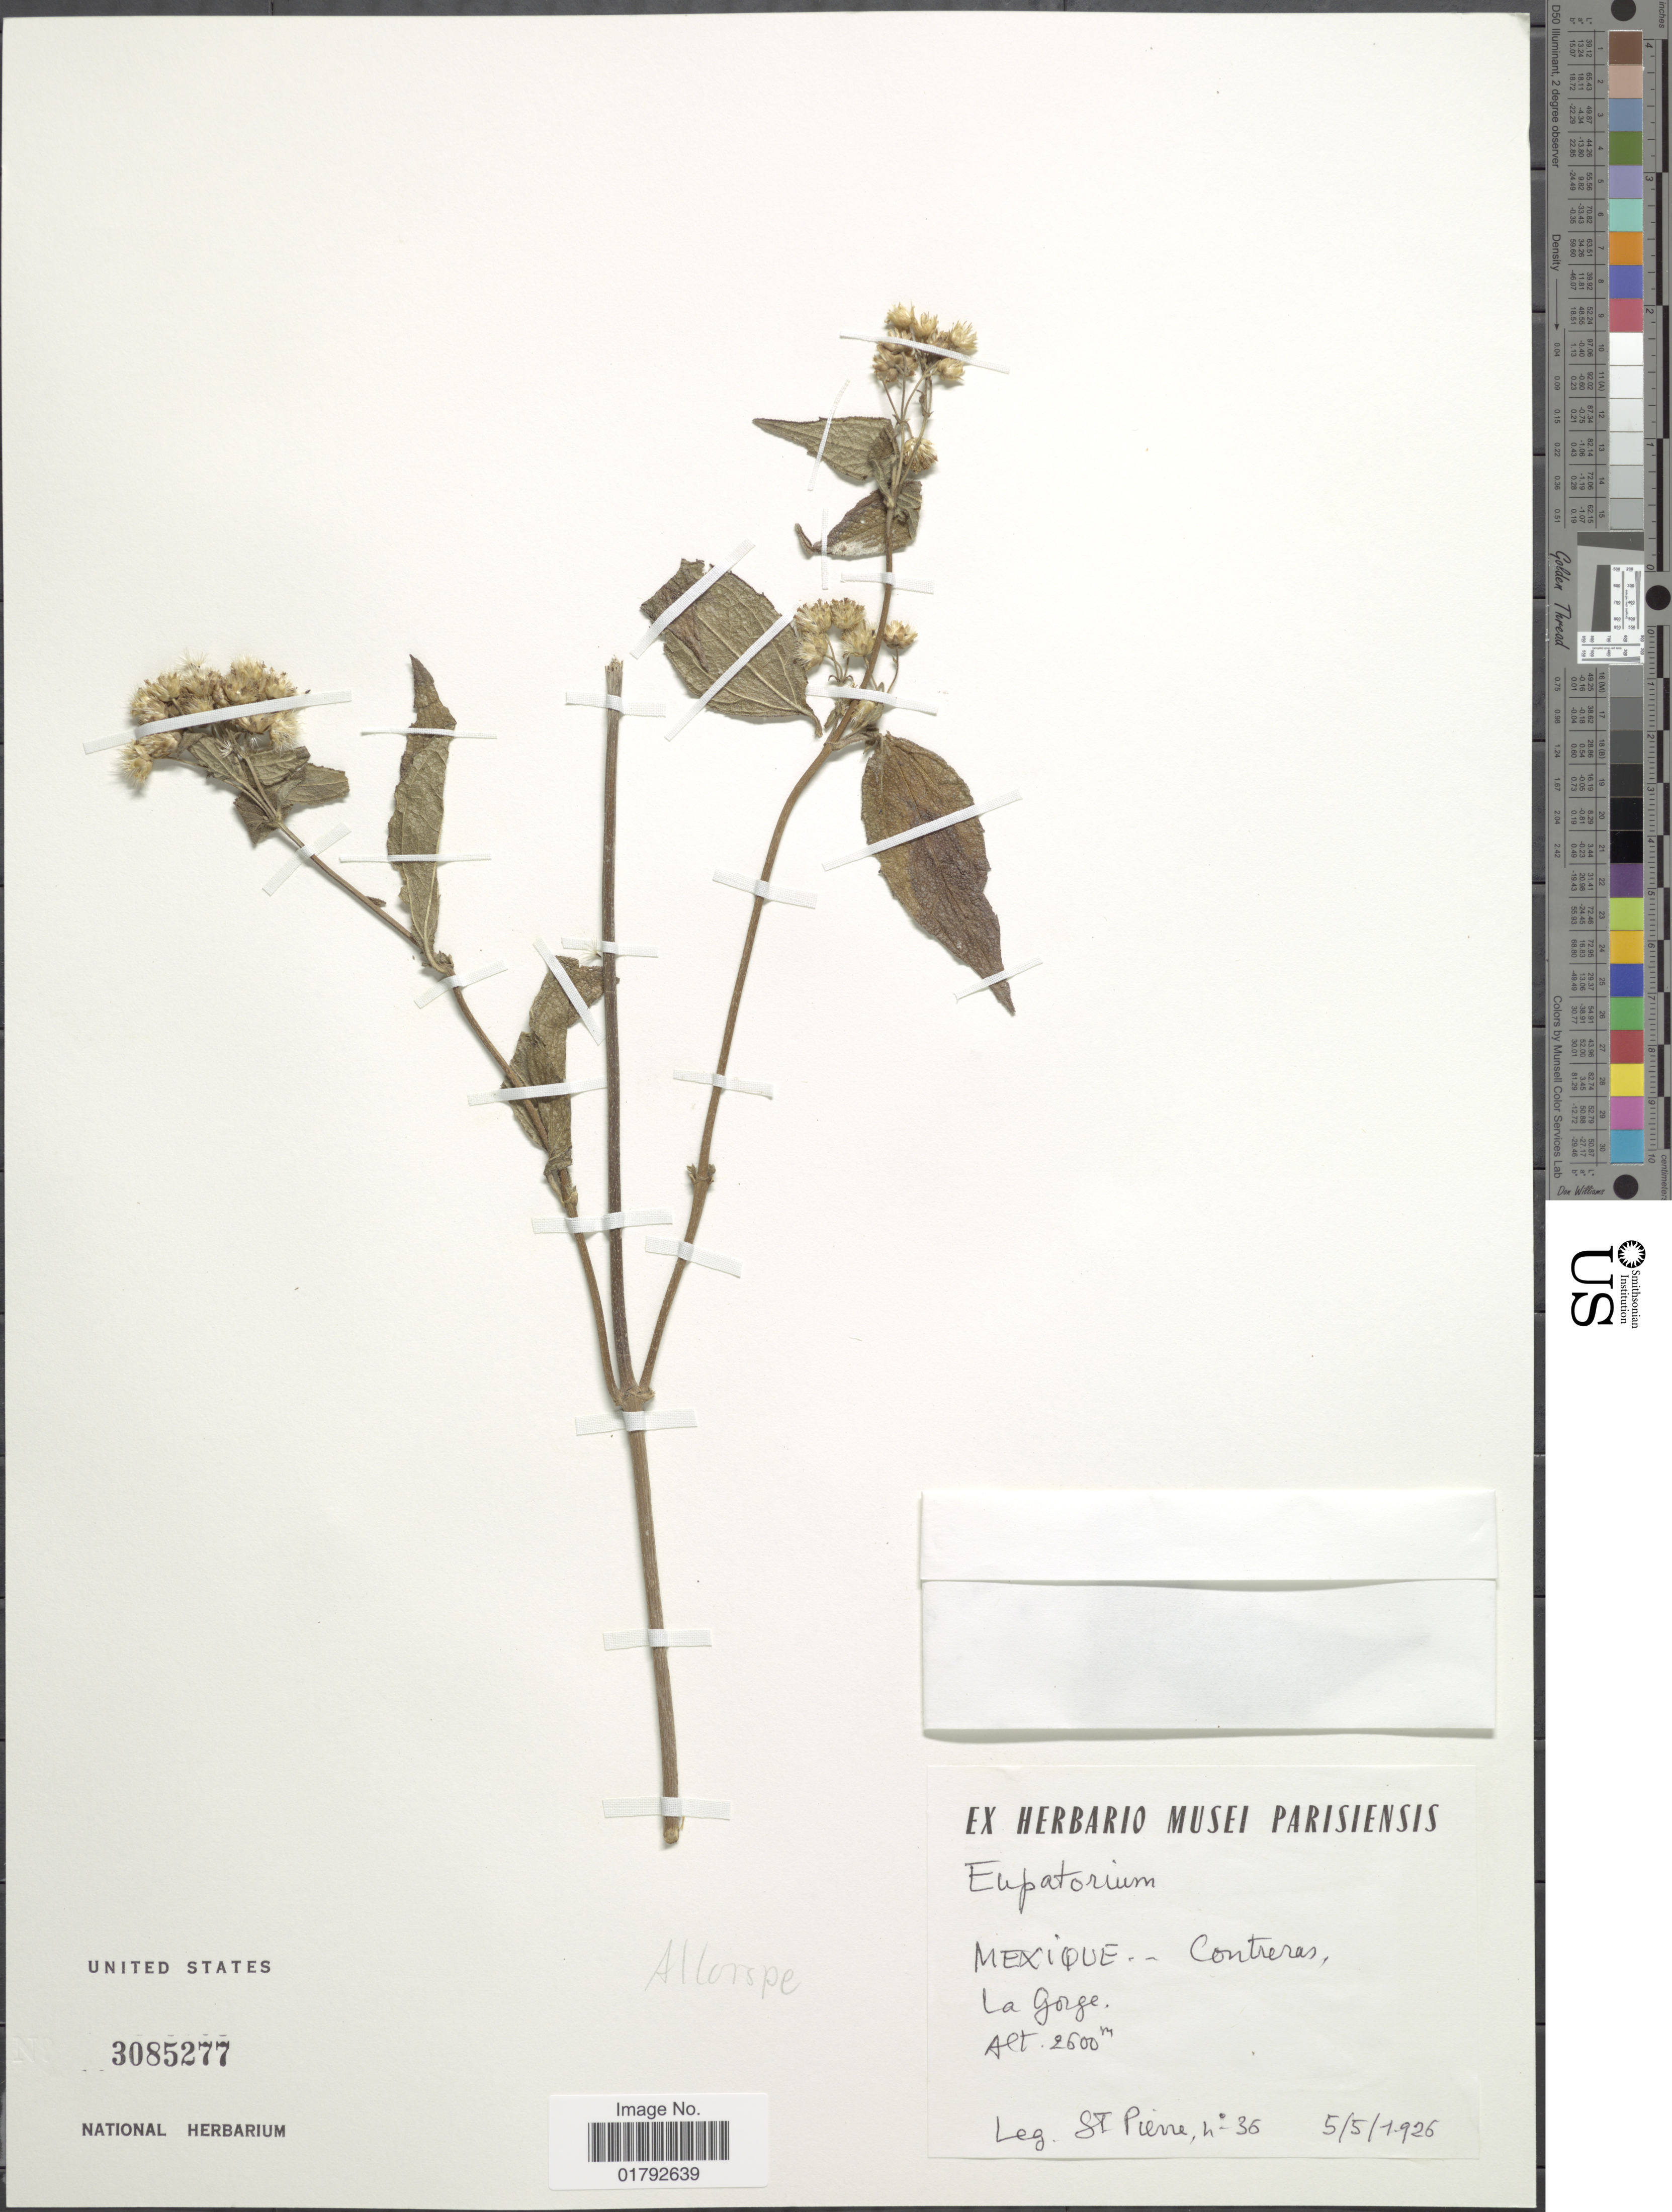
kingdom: Plantae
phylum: Tracheophyta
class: Magnoliopsida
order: Asterales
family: Asteraceae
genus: Alloispermum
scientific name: Alloispermum integrifolium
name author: (DC.) H. Rob.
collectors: M. St. Pierre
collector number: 35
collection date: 1926-05-05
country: Mexico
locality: Mexique - Contreras. La Gorge.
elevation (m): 2600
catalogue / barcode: US 3085277